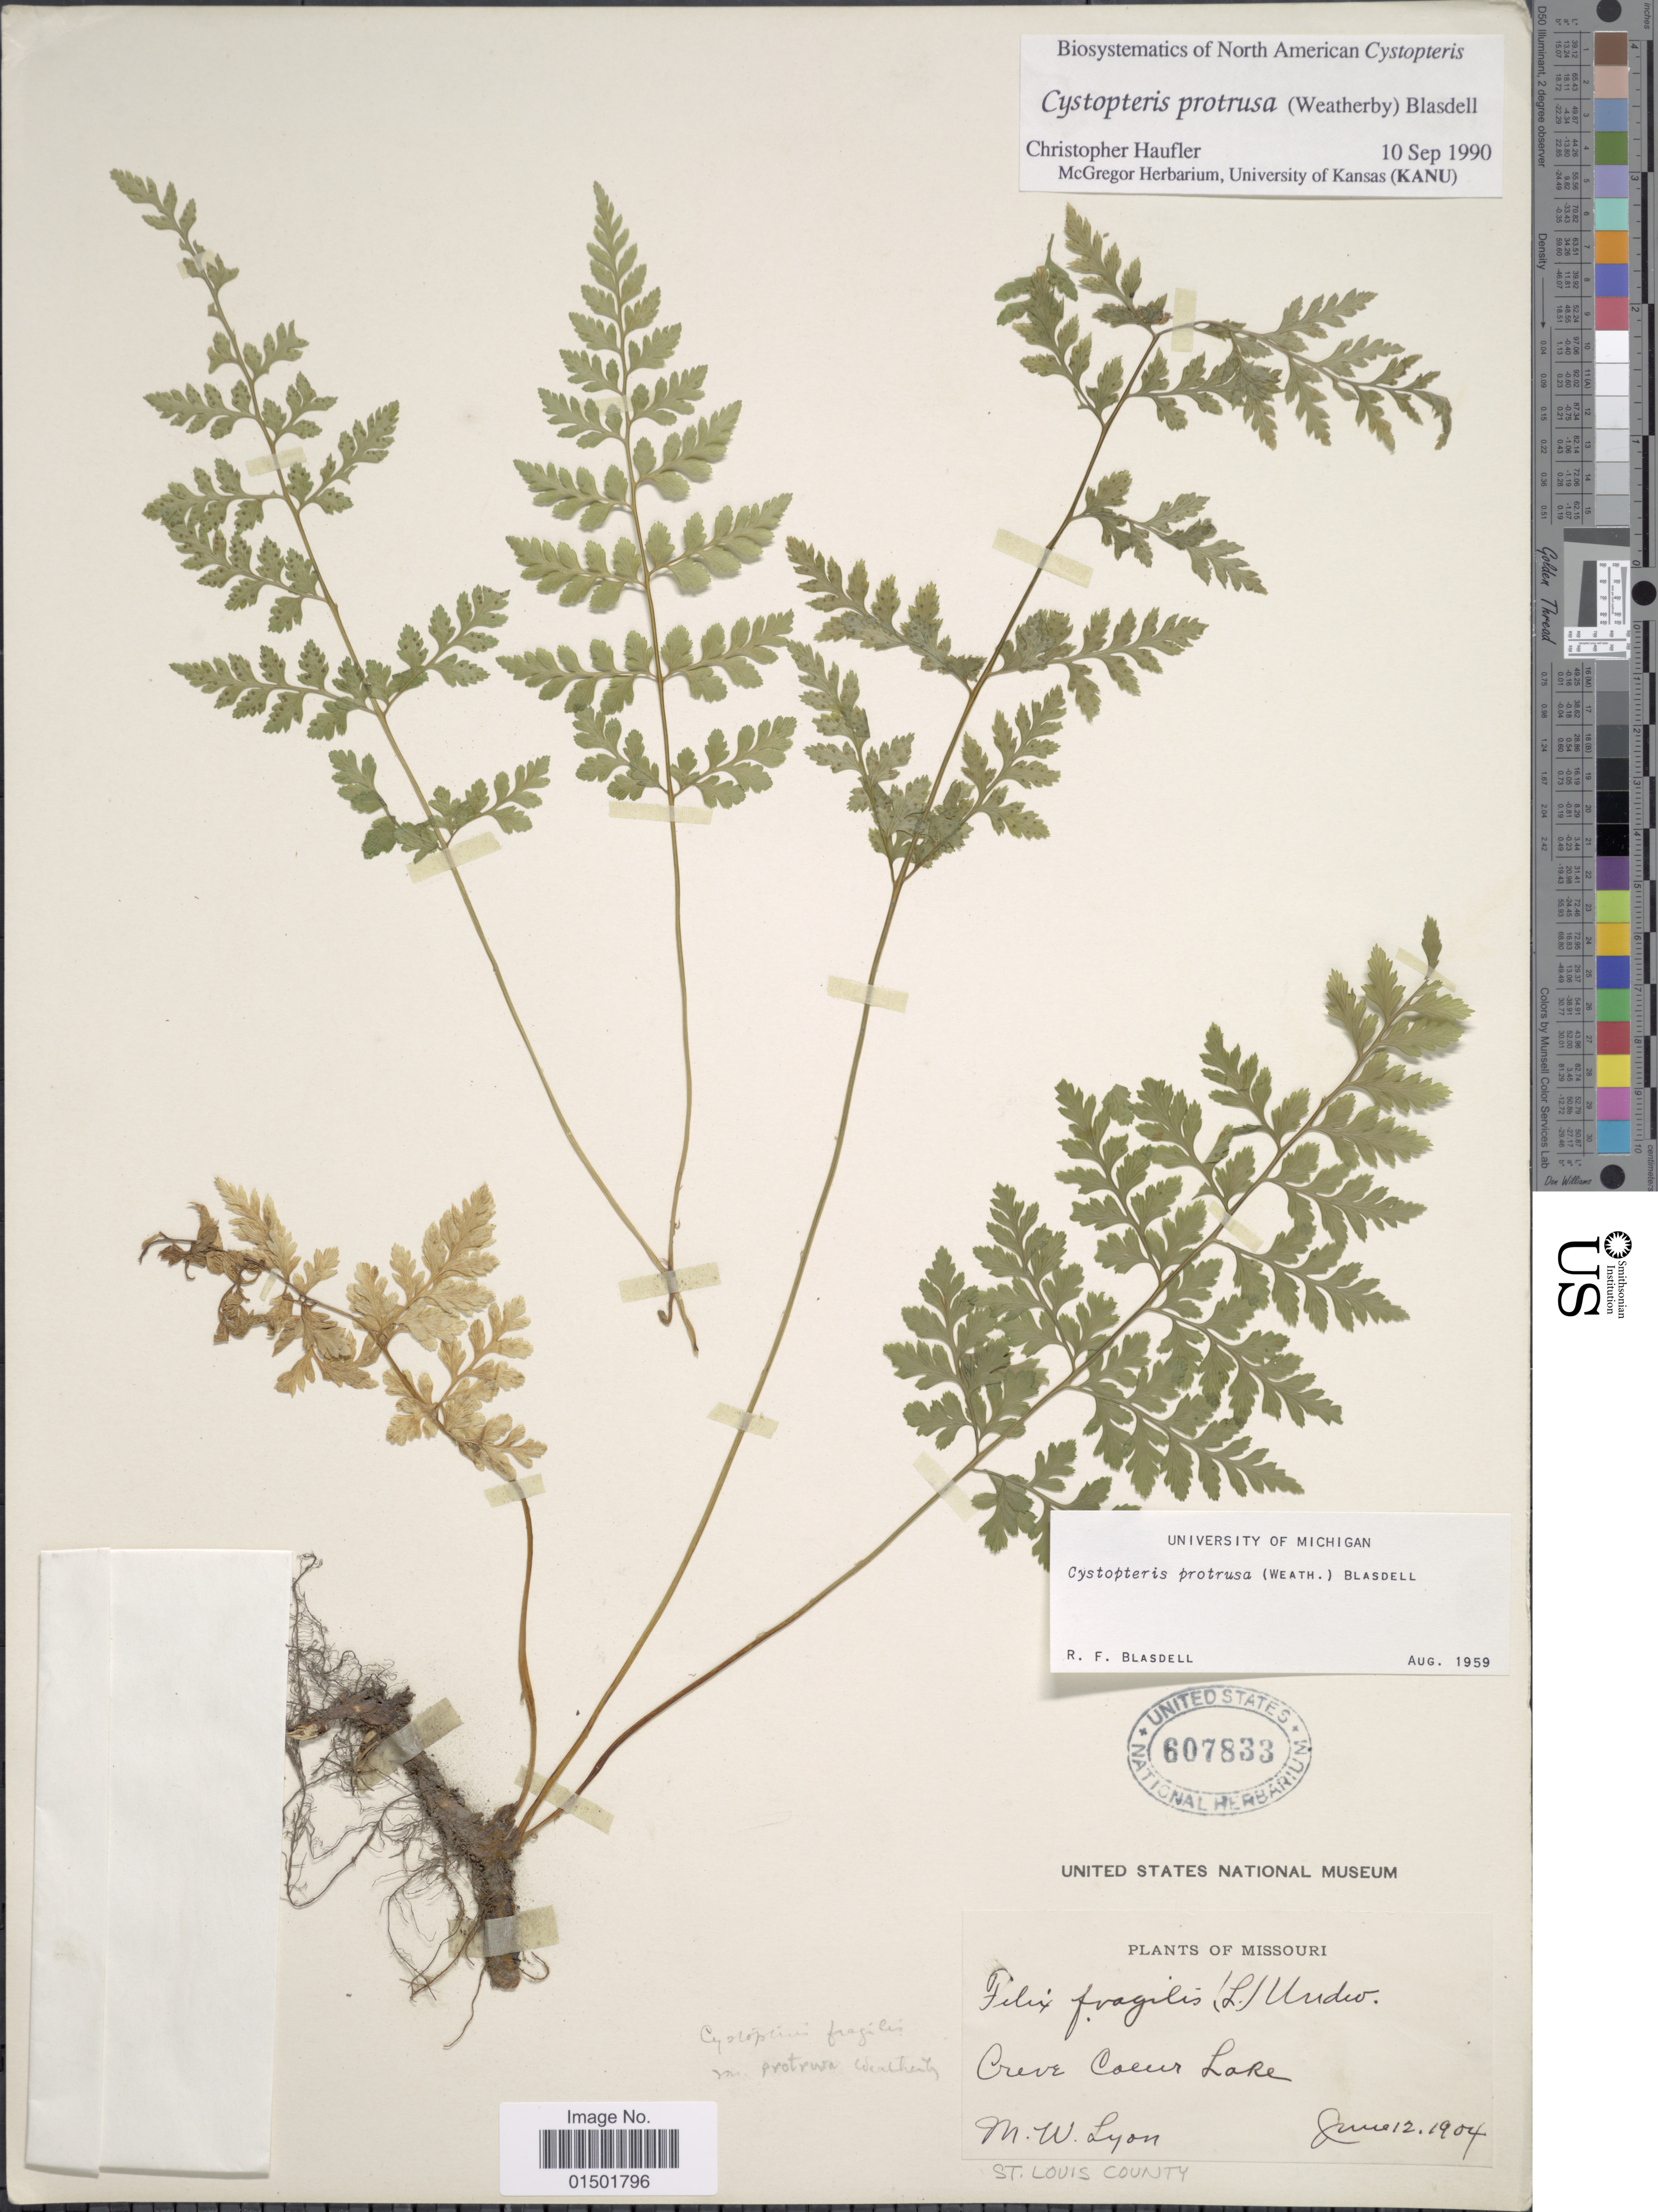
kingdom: Plantae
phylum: Tracheophyta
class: Polypodiopsida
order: Polypodiales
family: Cystopteridaceae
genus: Cystopteris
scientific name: Cystopteris protrusa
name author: (Weath.) Blasdell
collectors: M. W. Lyon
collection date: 1904-06-12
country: United States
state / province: Missouri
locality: Creve Coeur Lake. St. Louis County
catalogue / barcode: US 607833